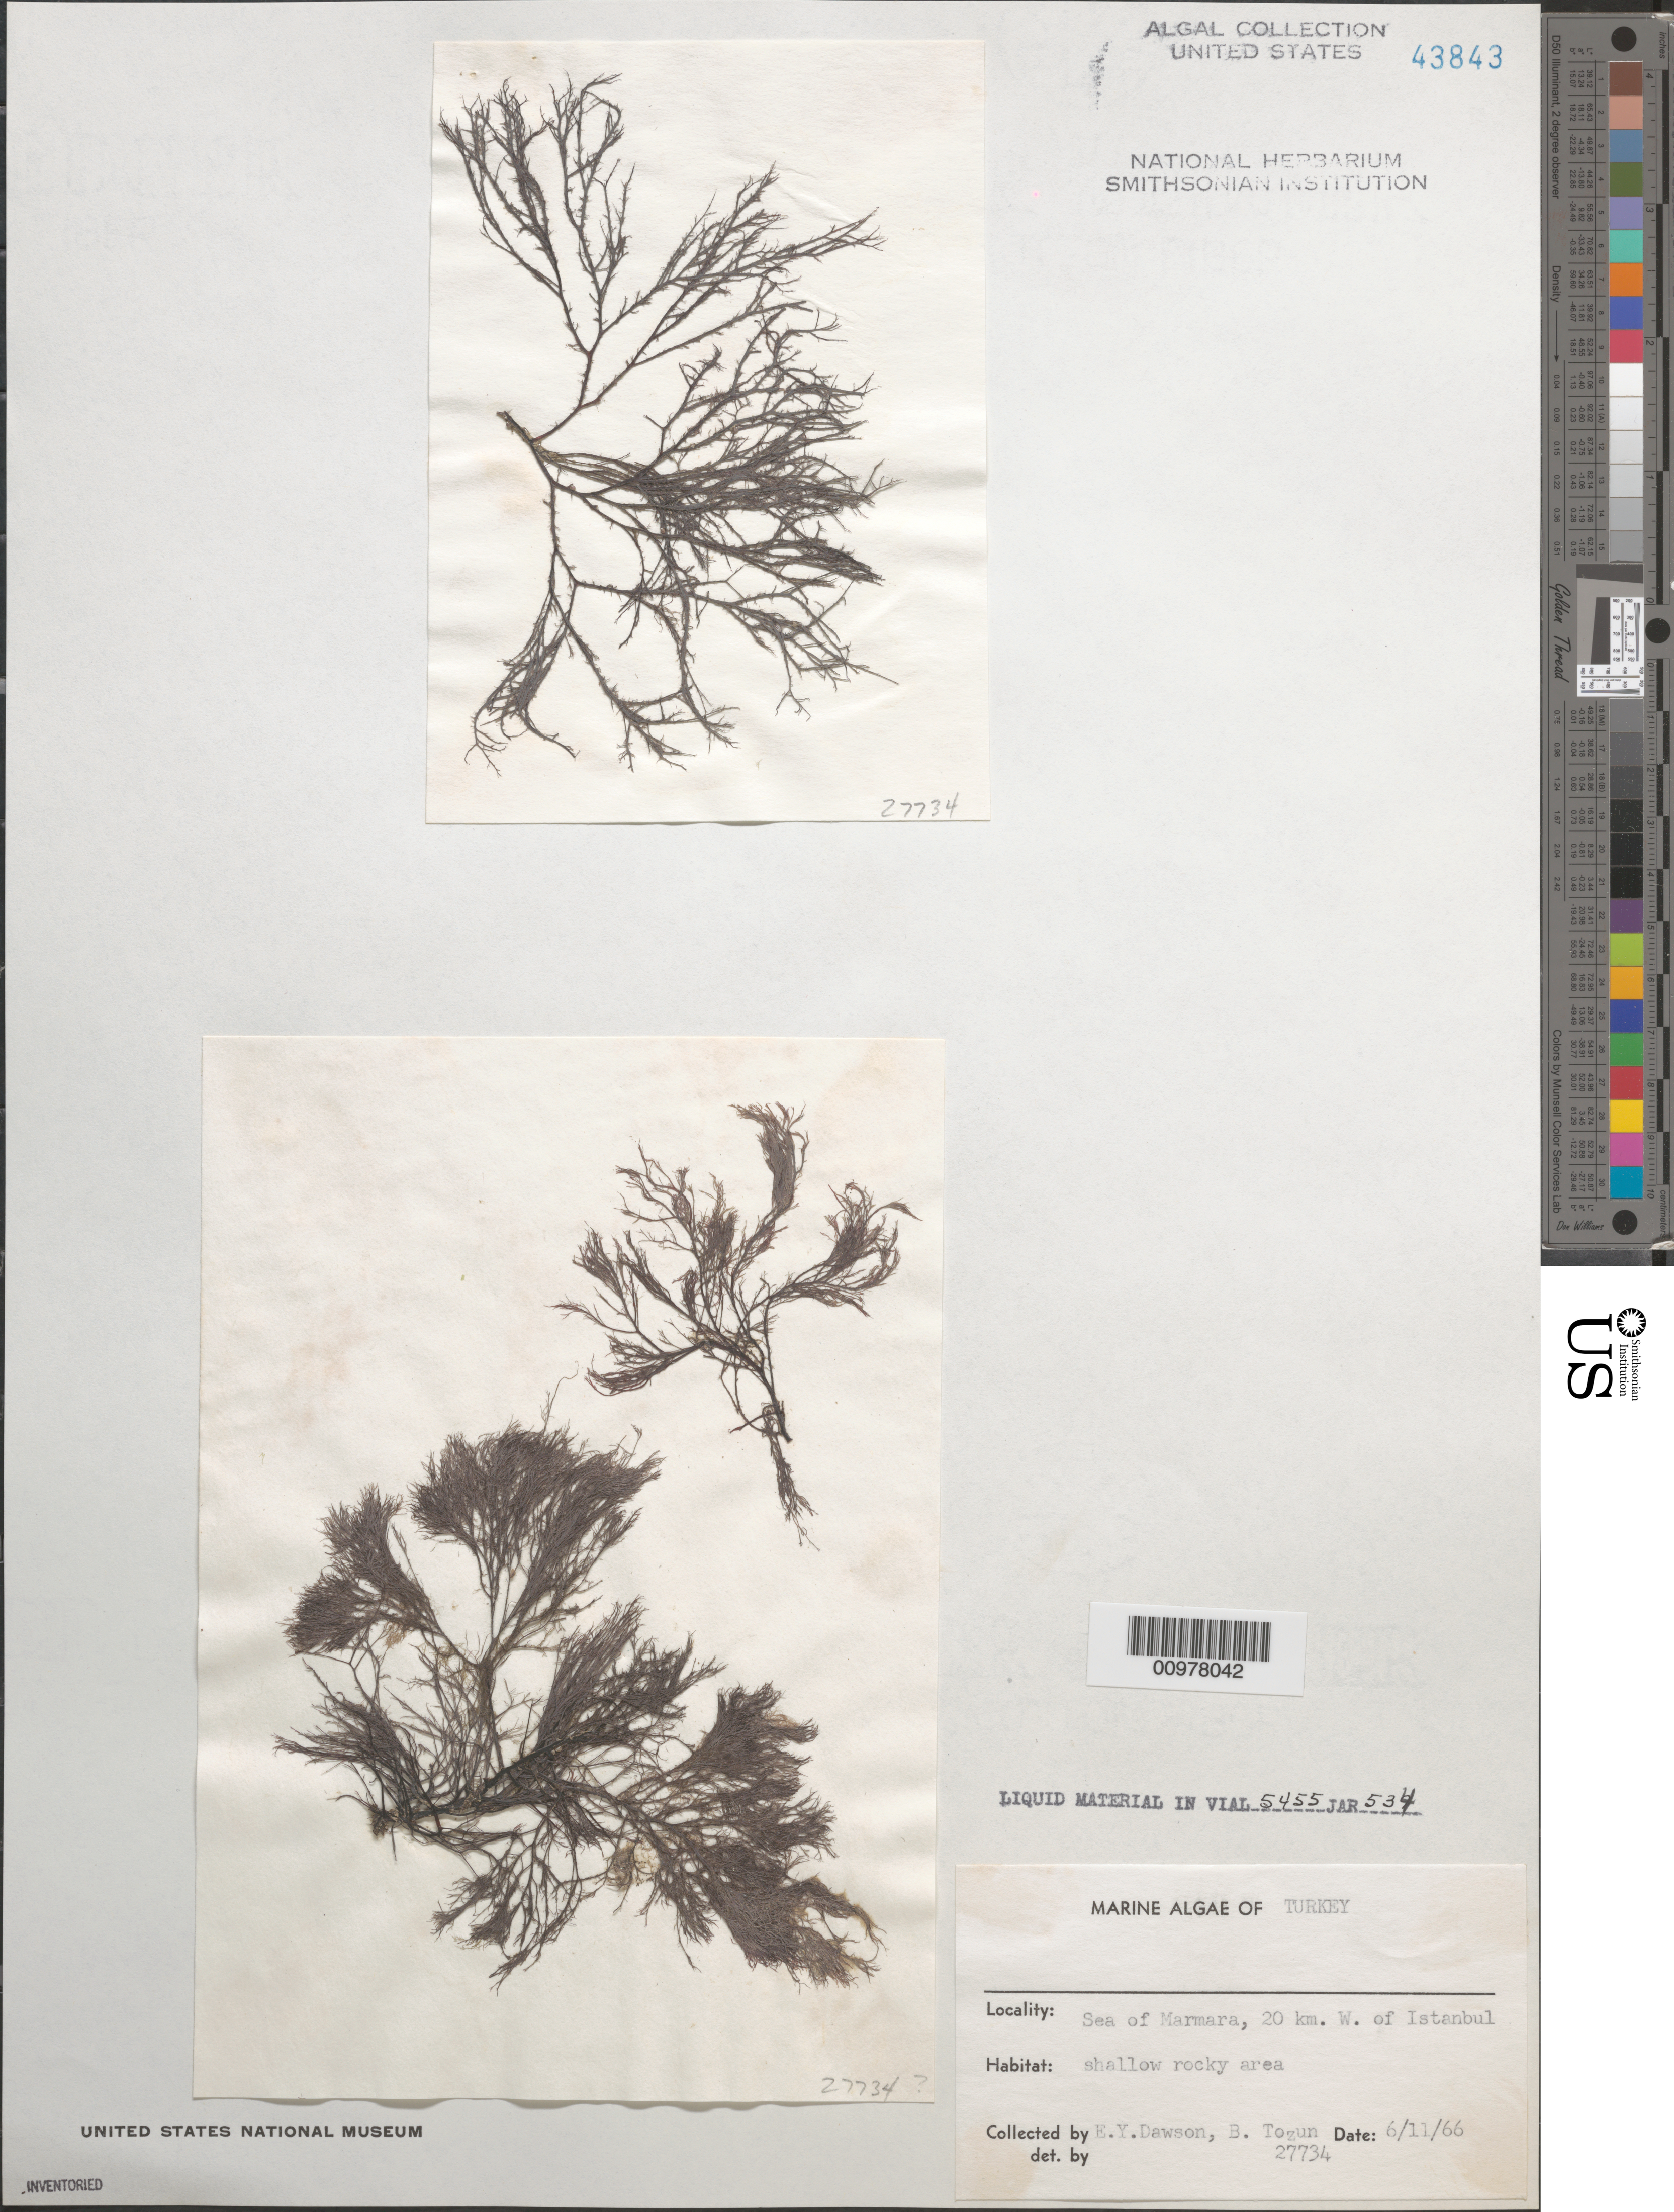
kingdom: Plantae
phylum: Rhodophyta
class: Florideophyceae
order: Gigartinales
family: Cystocloniaceae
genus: Hypnea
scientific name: Hypnea sp.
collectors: E. Y. Dawson & B. Tozun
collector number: EYD 27734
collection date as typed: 11 Jun 1966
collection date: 1966-06-11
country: Turkey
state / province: Istanbul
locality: Sea of Marmara, 20 km west of Istanbul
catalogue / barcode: US 43843